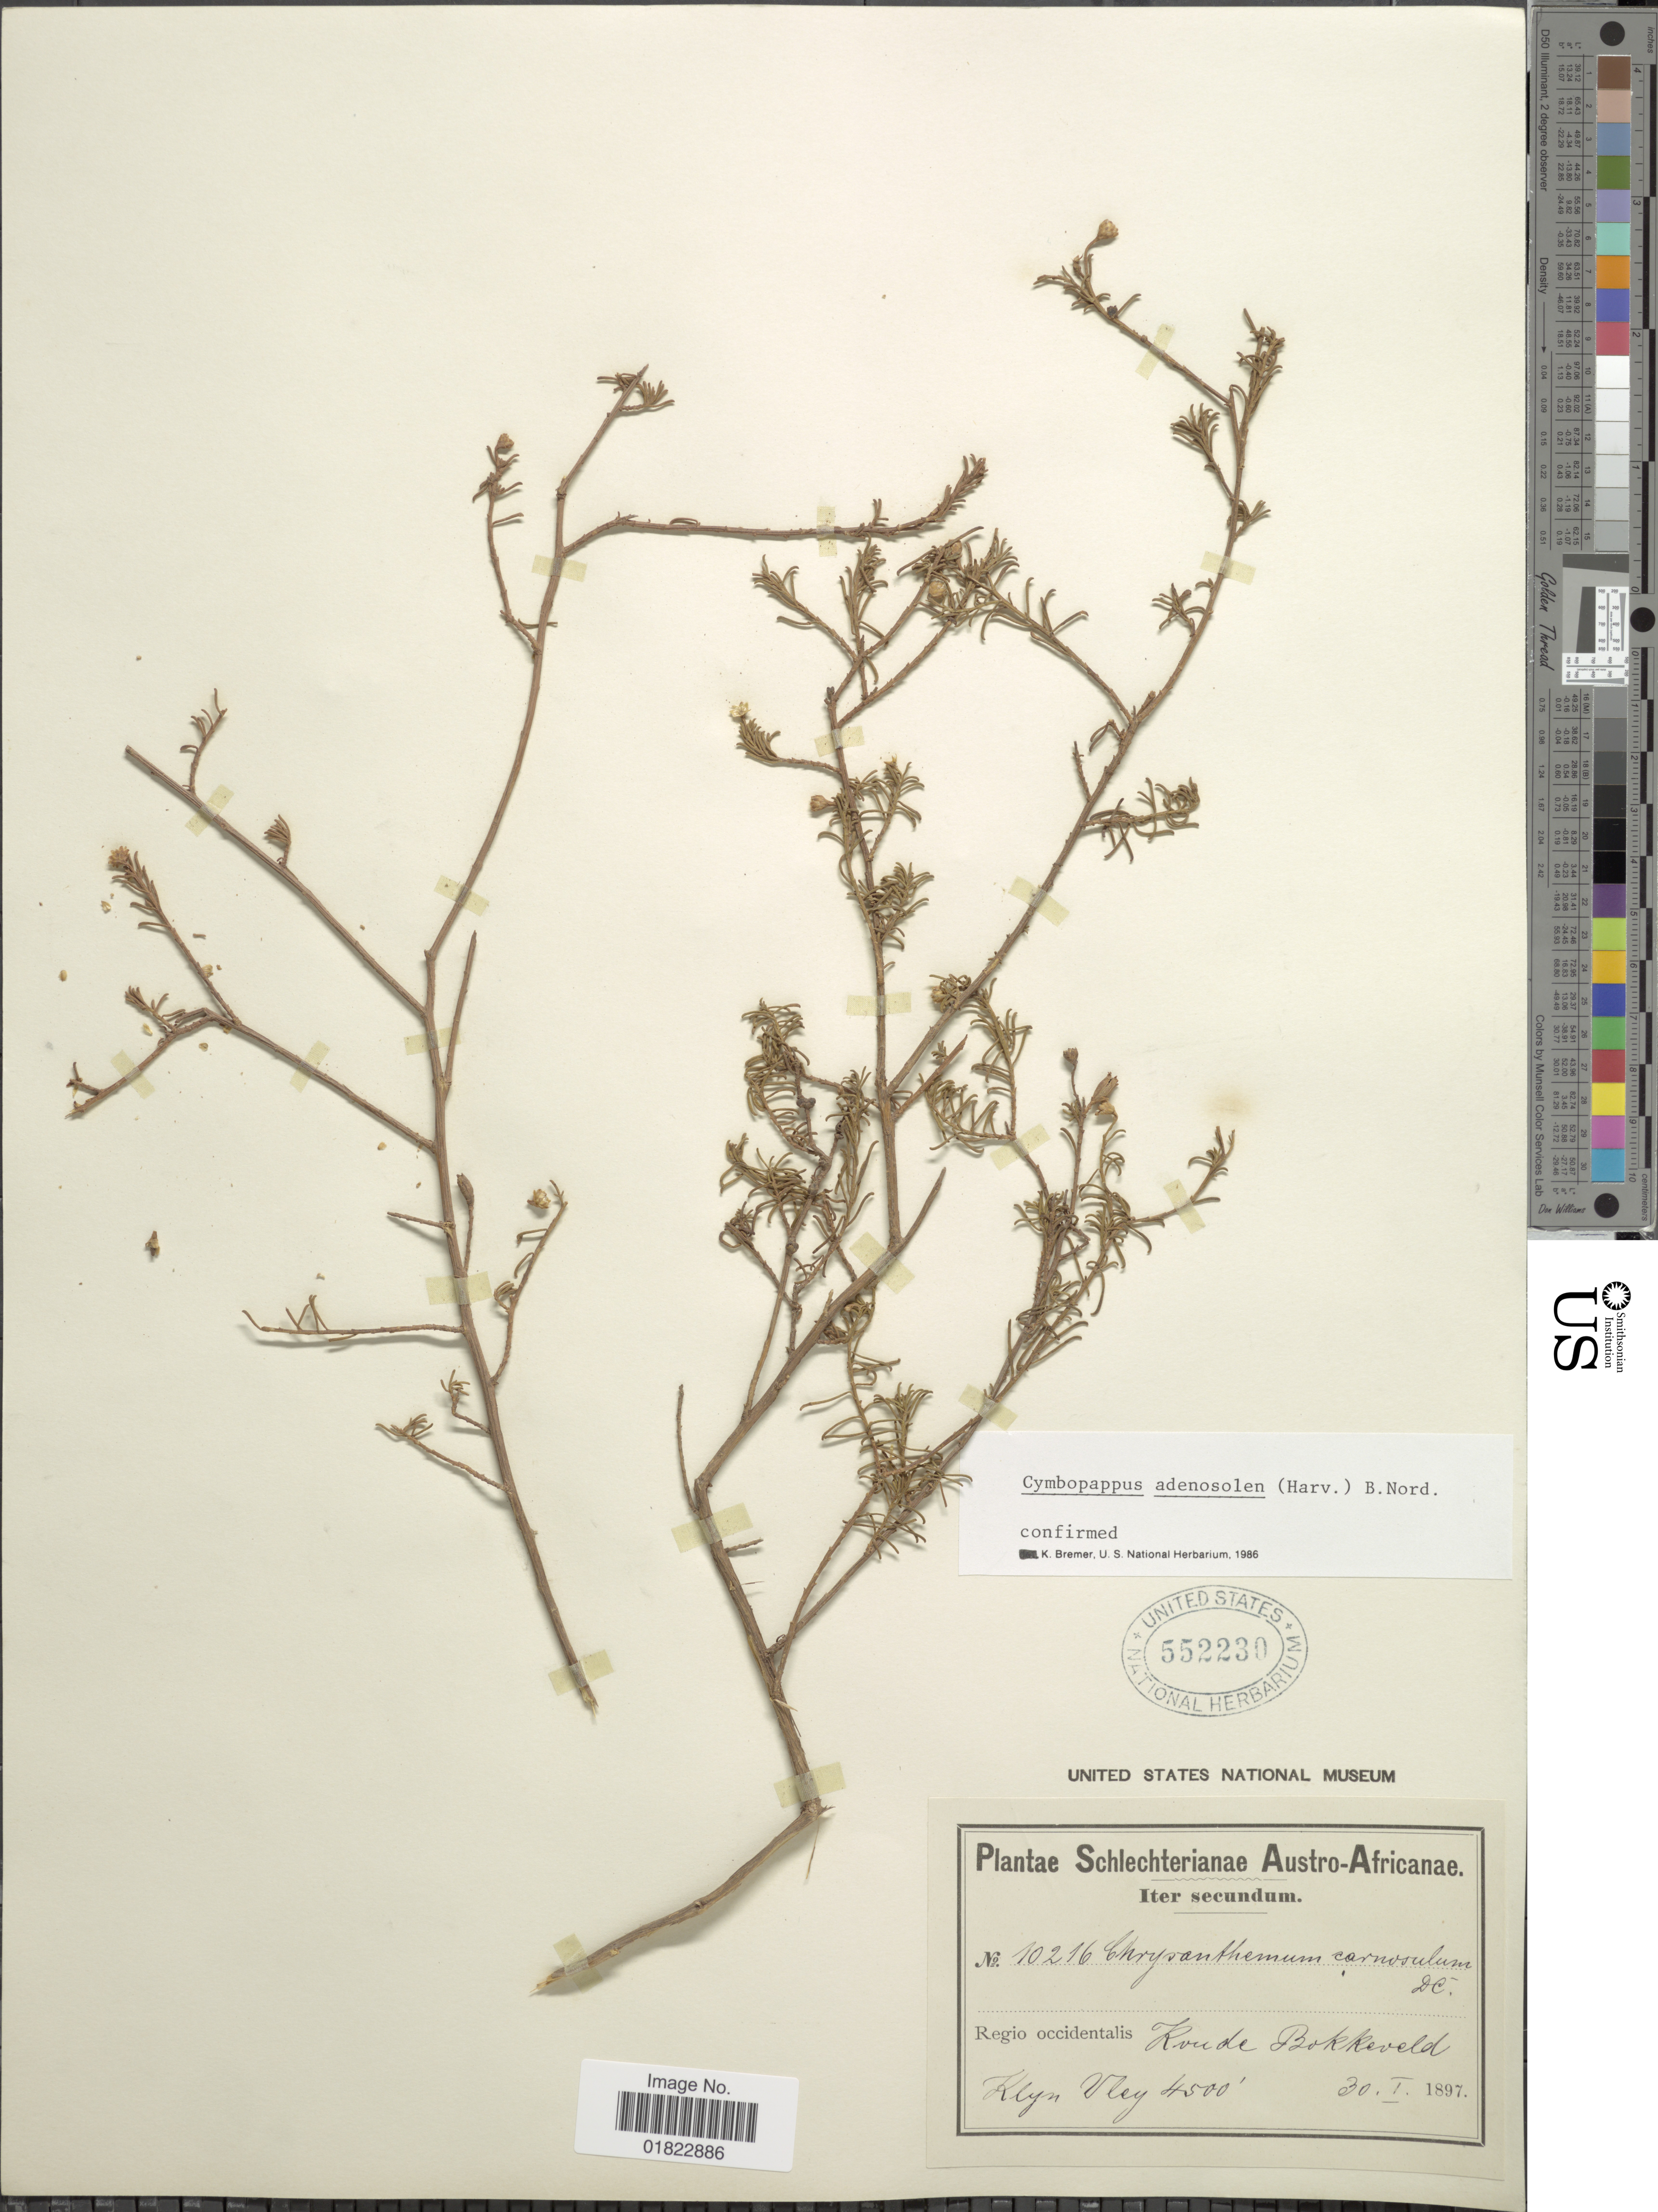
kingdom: Plantae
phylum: Tracheophyta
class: Magnoliopsida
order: Asterales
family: Asteraceae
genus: Cymbopappus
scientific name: Cymbopappus adenosolen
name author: (Harv.) B. Nord.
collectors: Schlechter, --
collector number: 10216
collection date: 1897-01-30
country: South Africa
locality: Austro-Africanae. Regio occidentalis, Koude Bokkeveld. Klyn Vley.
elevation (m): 1372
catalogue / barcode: US 552230